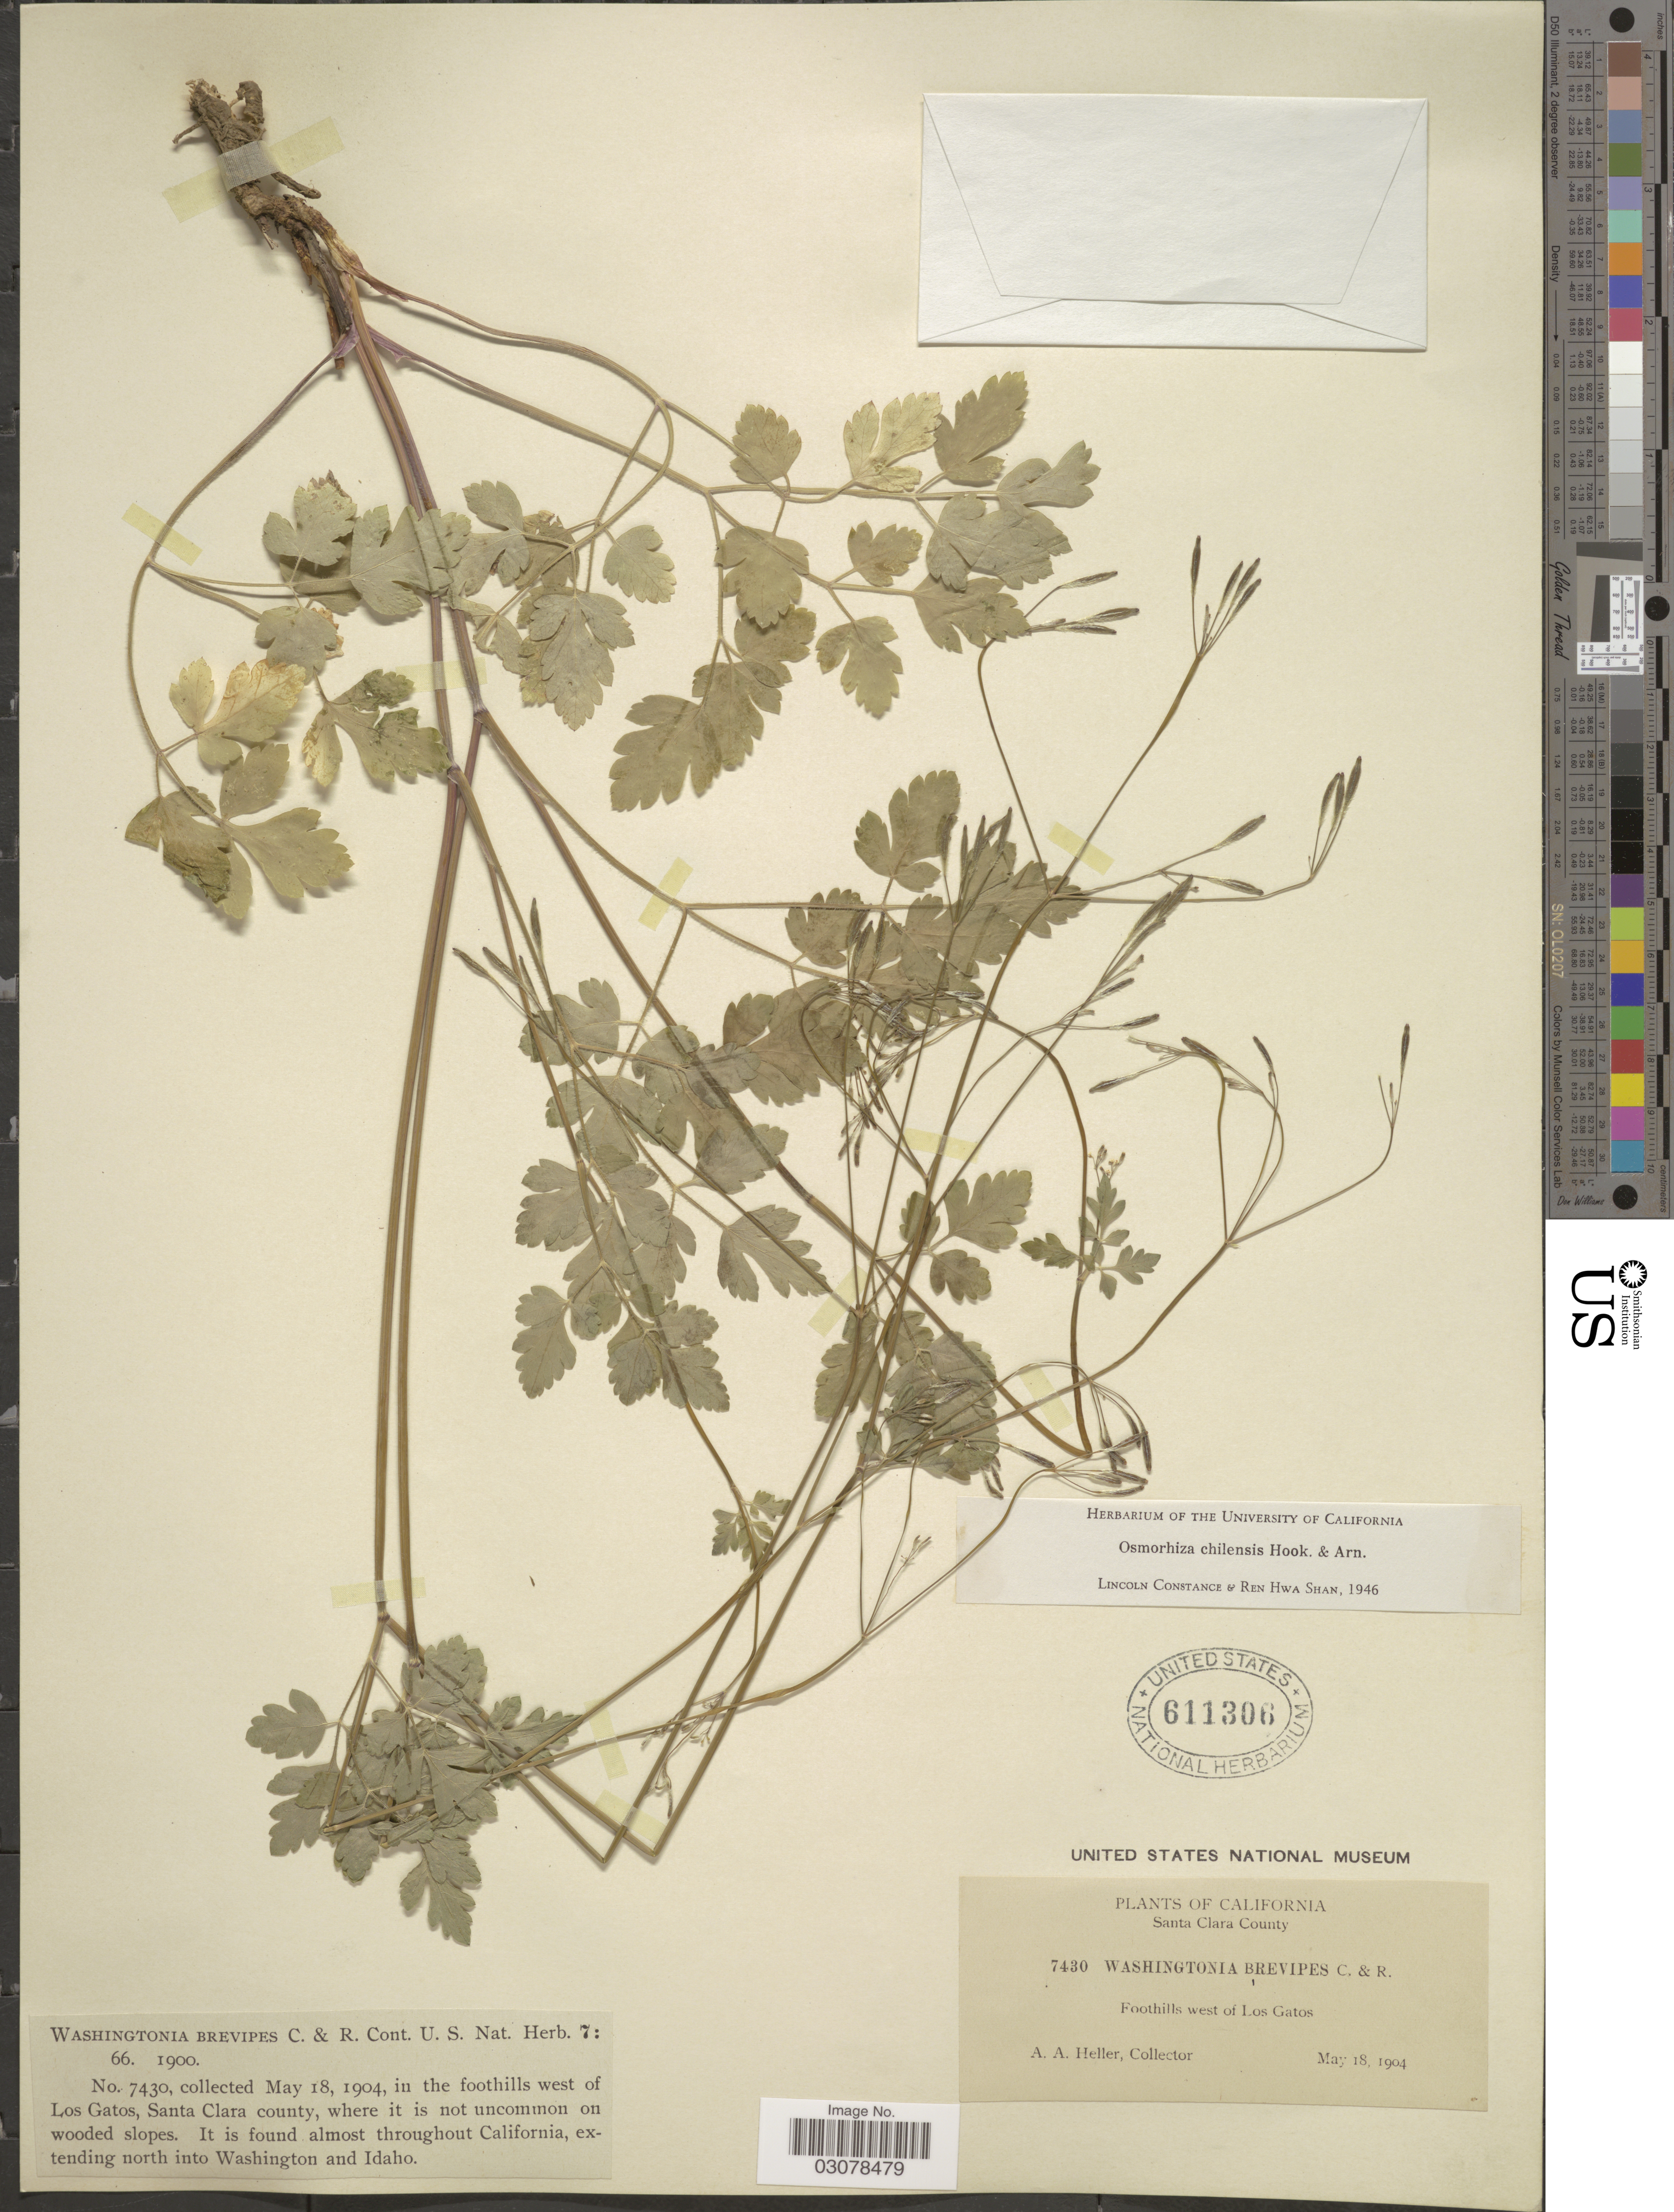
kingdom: Plantae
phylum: Tracheophyta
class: Magnoliopsida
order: Apiales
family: Apiaceae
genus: Osmorhiza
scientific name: Osmorhiza chilensis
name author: Hook. & Arn.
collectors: A. A. Heller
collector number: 7430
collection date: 1904-05-18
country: United States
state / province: California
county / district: Santa Clara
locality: Santa Clara County. Foothills west of Los Gatos.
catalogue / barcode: US 611306